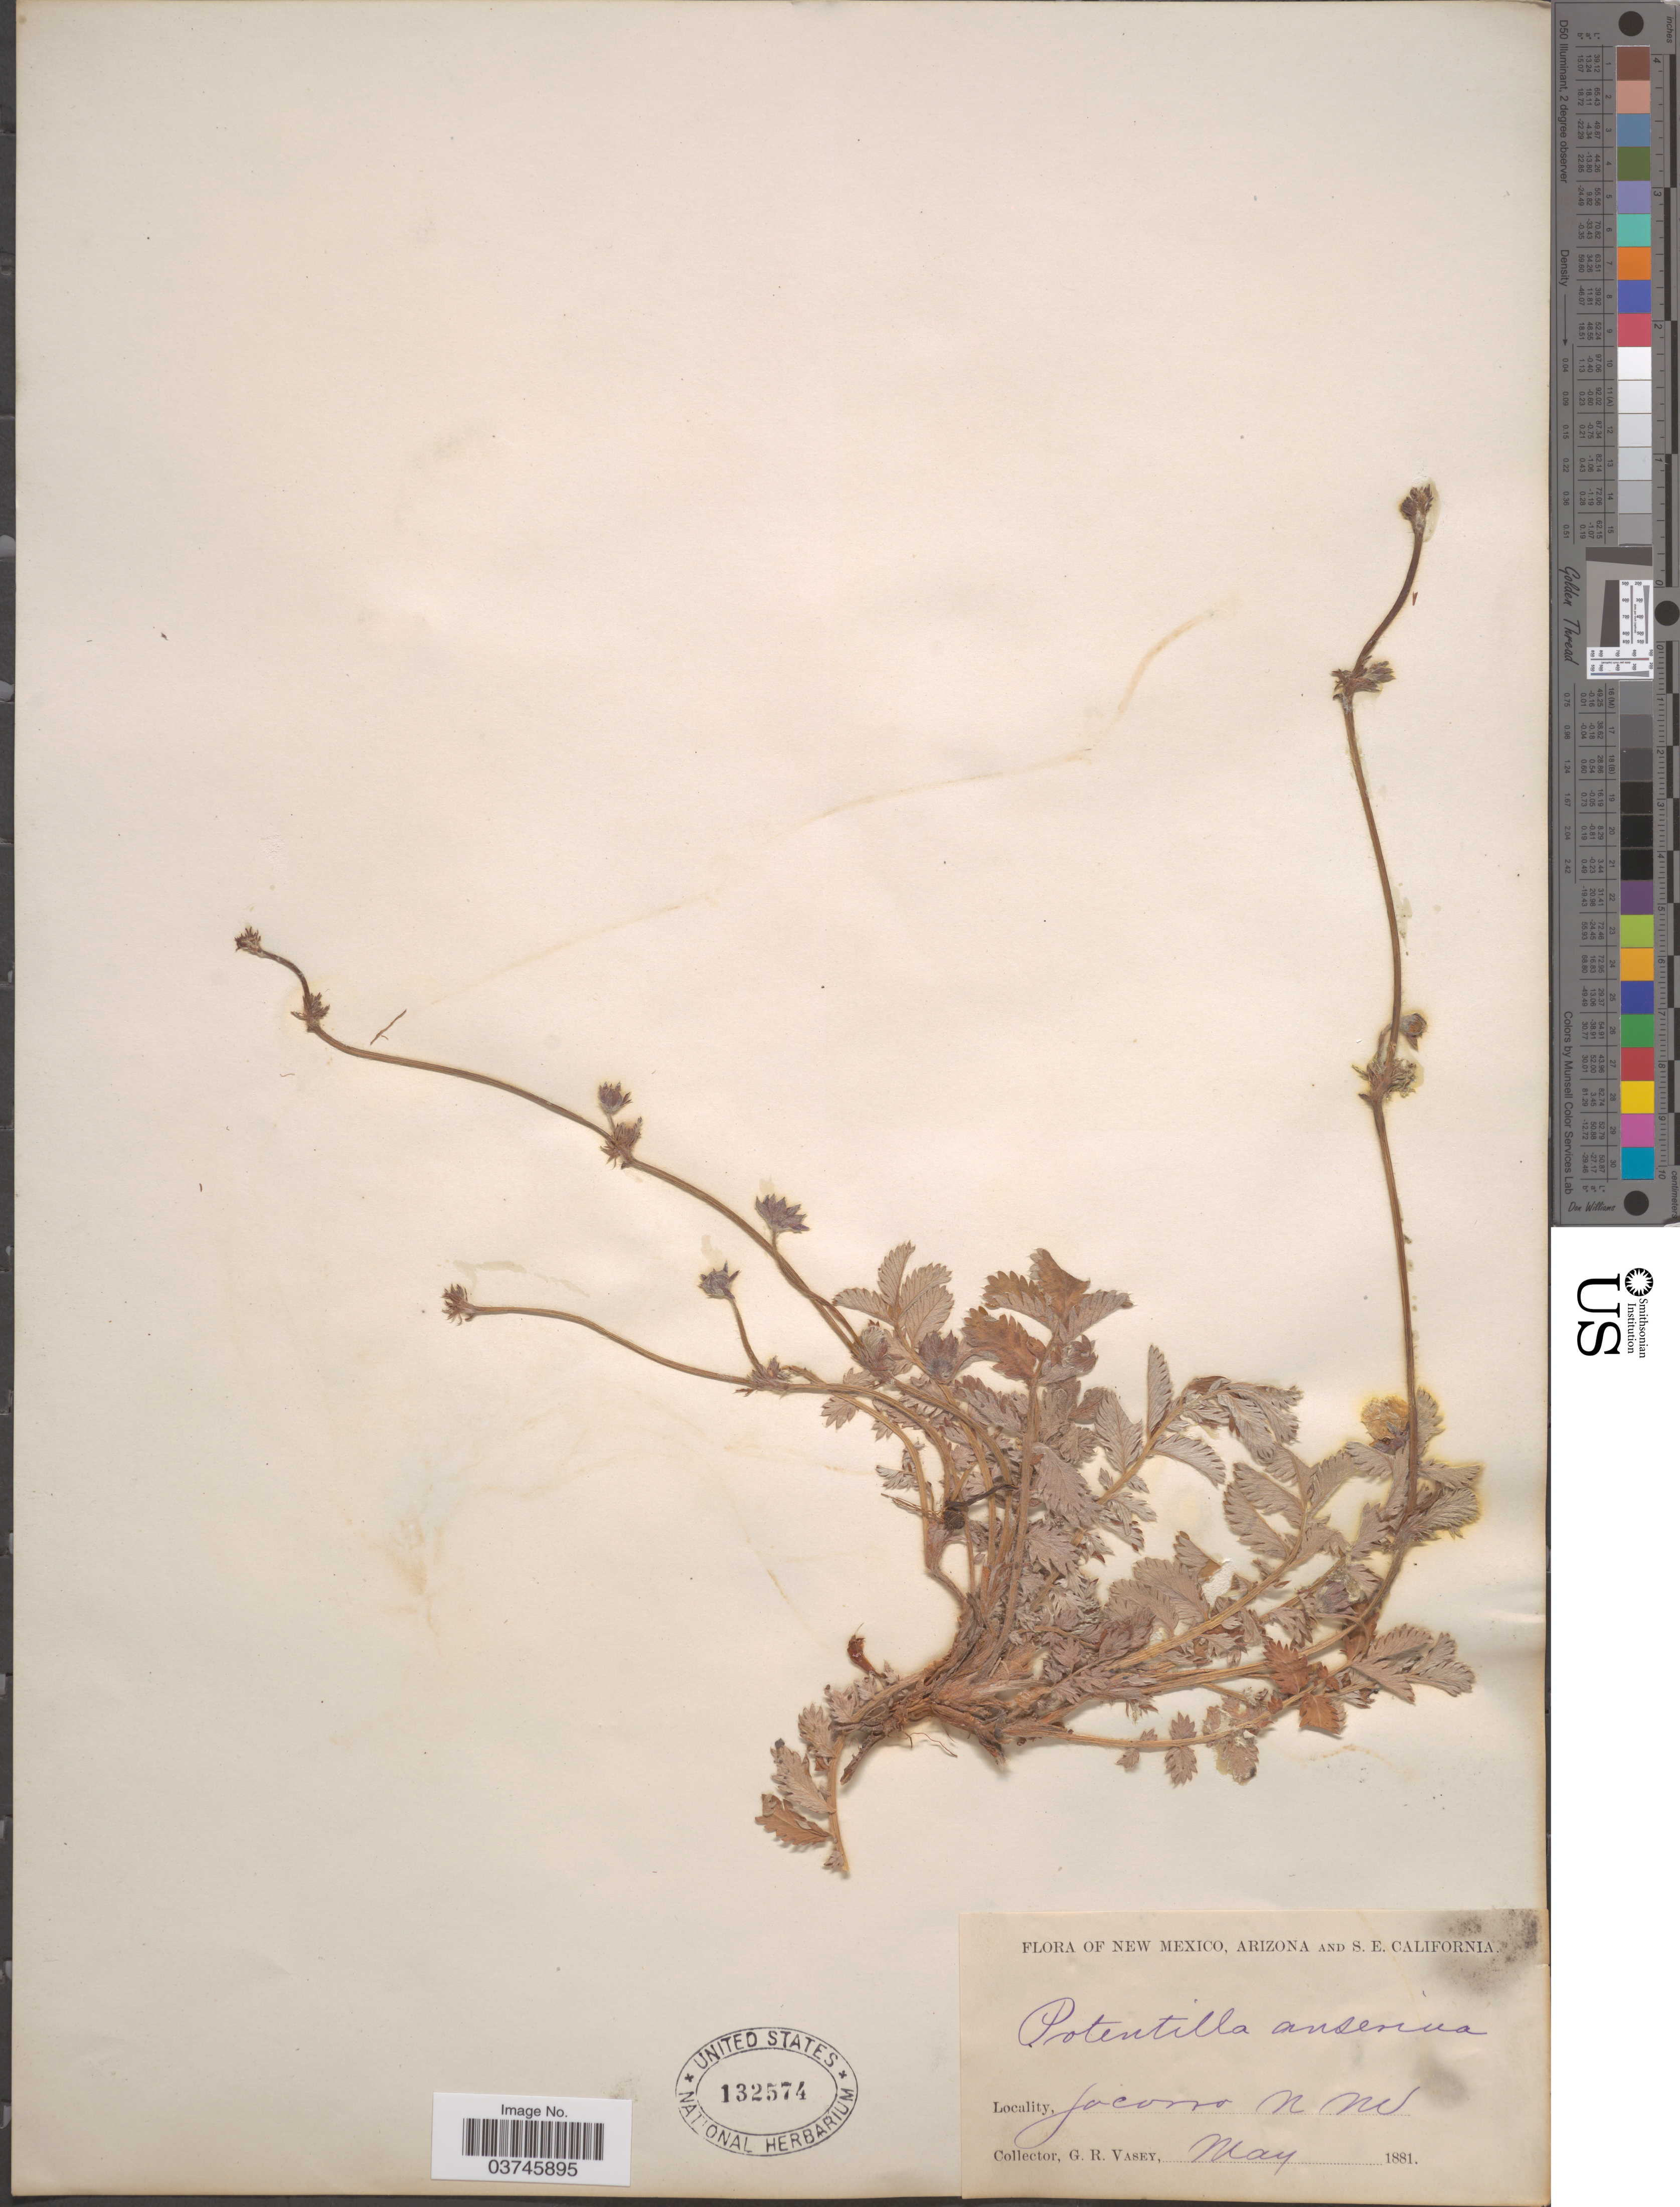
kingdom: Plantae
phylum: Tracheophyta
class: Magnoliopsida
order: Rosales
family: Rosaceae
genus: Argentina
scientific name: Argentina anserina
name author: (L.) Rydb.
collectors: G. R. Vasey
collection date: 1881-05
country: United States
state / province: New Mexico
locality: Jacona.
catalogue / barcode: US 132574